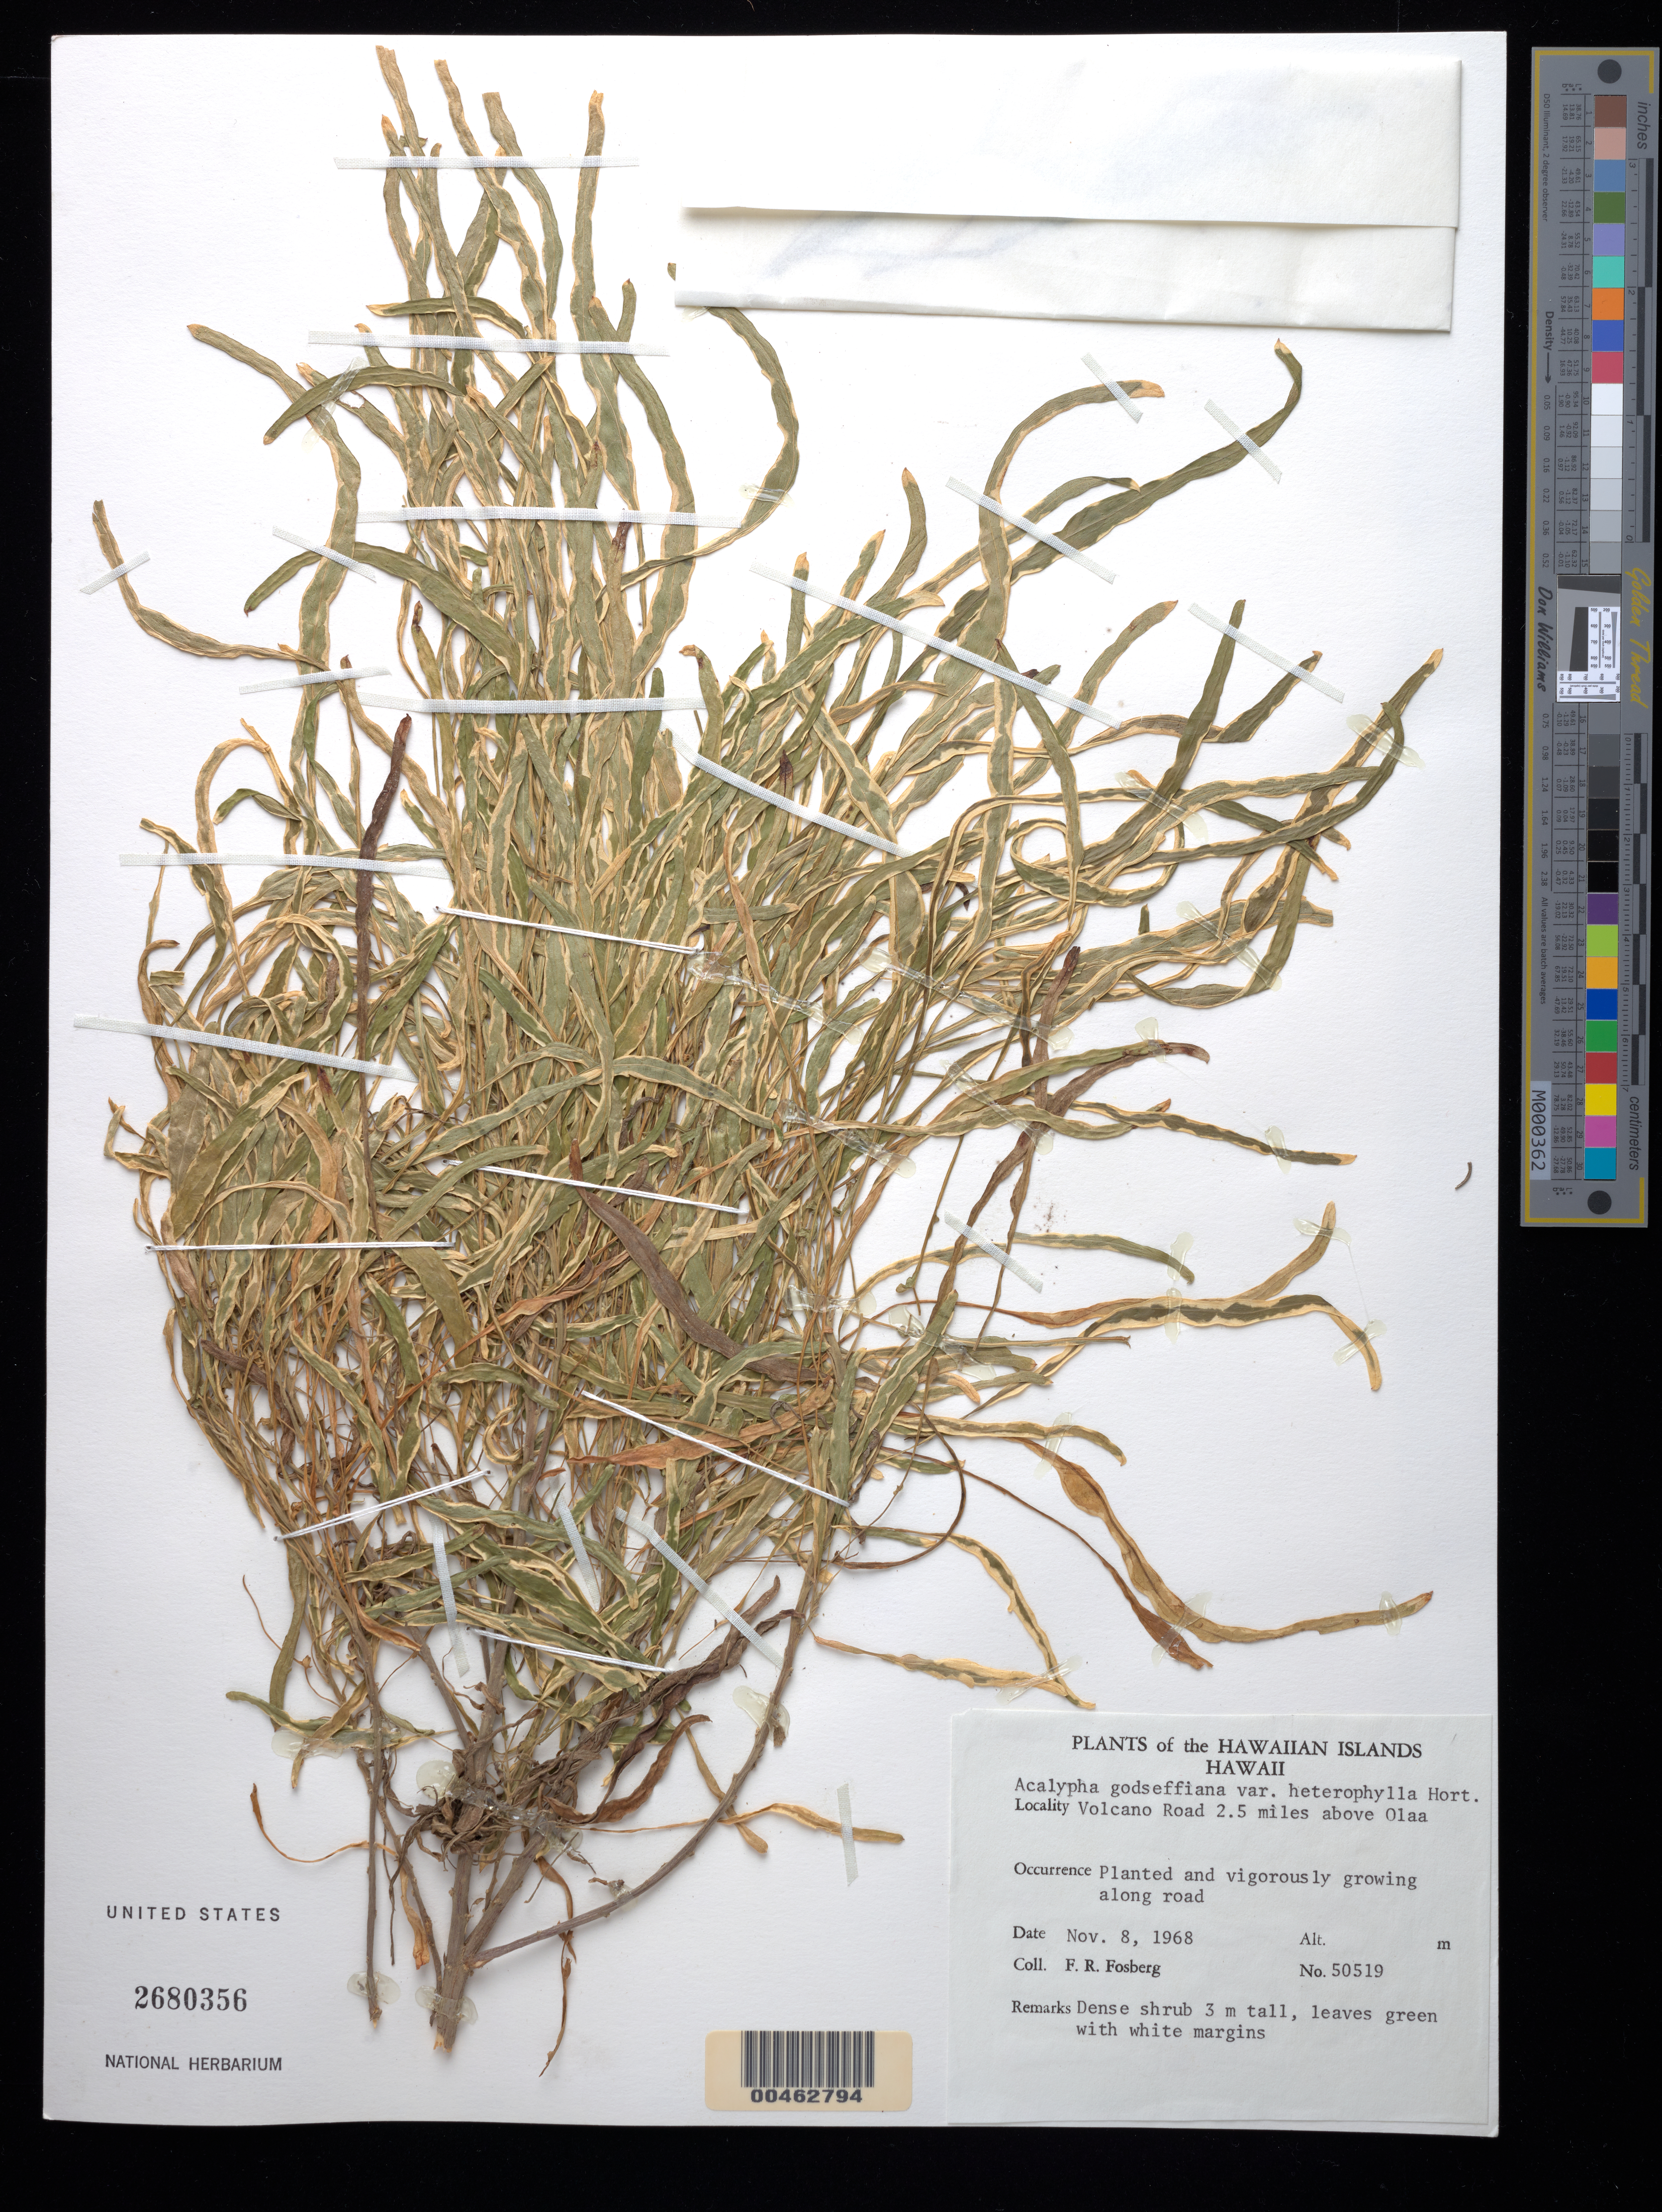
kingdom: Plantae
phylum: Tracheophyta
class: Magnoliopsida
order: Malpighiales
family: Euphorbiaceae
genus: Acalypha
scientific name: Acalypha godseffiana var. heterophylla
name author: L.H. Bailey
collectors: F. R. Fosberg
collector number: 50519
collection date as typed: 8 Nov 1968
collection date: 1968-11-08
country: United States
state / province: Hawaii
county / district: Hawaii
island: Hawaii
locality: Volcano Rd 2.5 mi above Olaa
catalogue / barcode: US 2680356